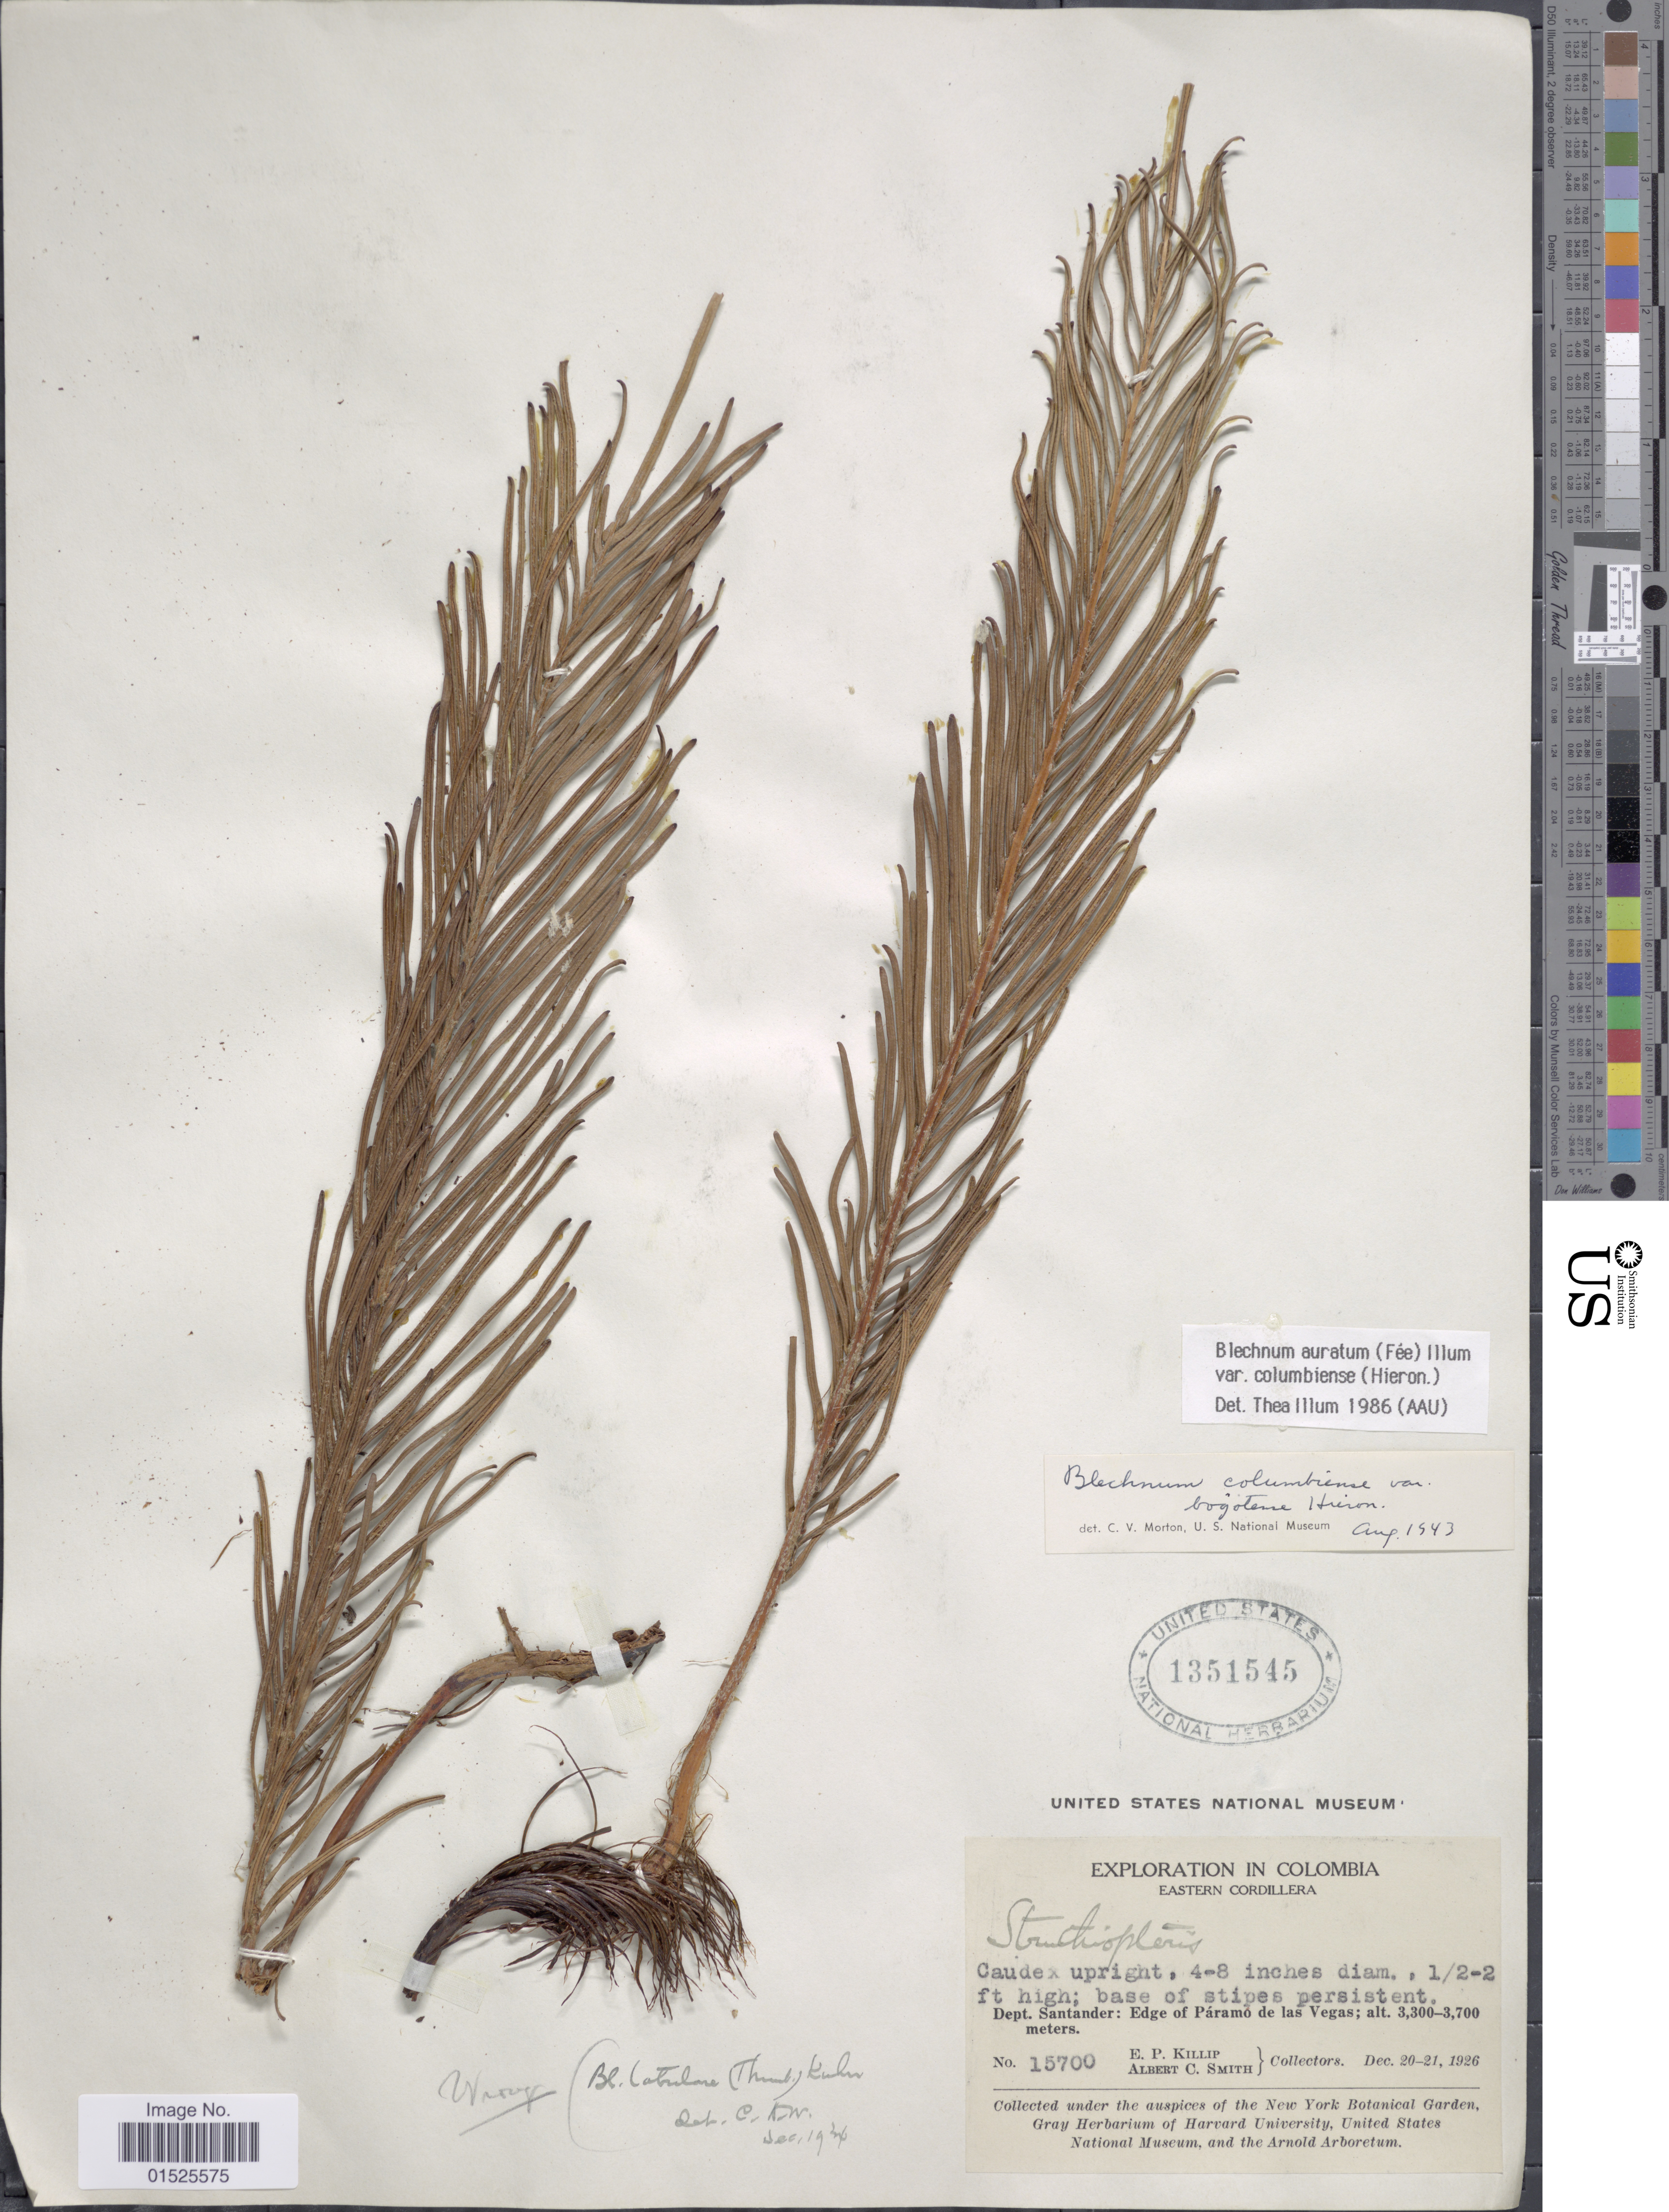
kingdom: Plantae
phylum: Tracheophyta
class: Polypodiopsida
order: Polypodiales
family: Blechnaceae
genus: Blechnum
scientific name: Blechnum columbiense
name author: Hieron.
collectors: E. P. Killip & A. C. Smith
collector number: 15700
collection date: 1926-12-20/1926-12-21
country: Colombia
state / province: Santander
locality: Eastern Cordillera, Edge of Páramo de las Vegas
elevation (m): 3300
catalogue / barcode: US 1351545